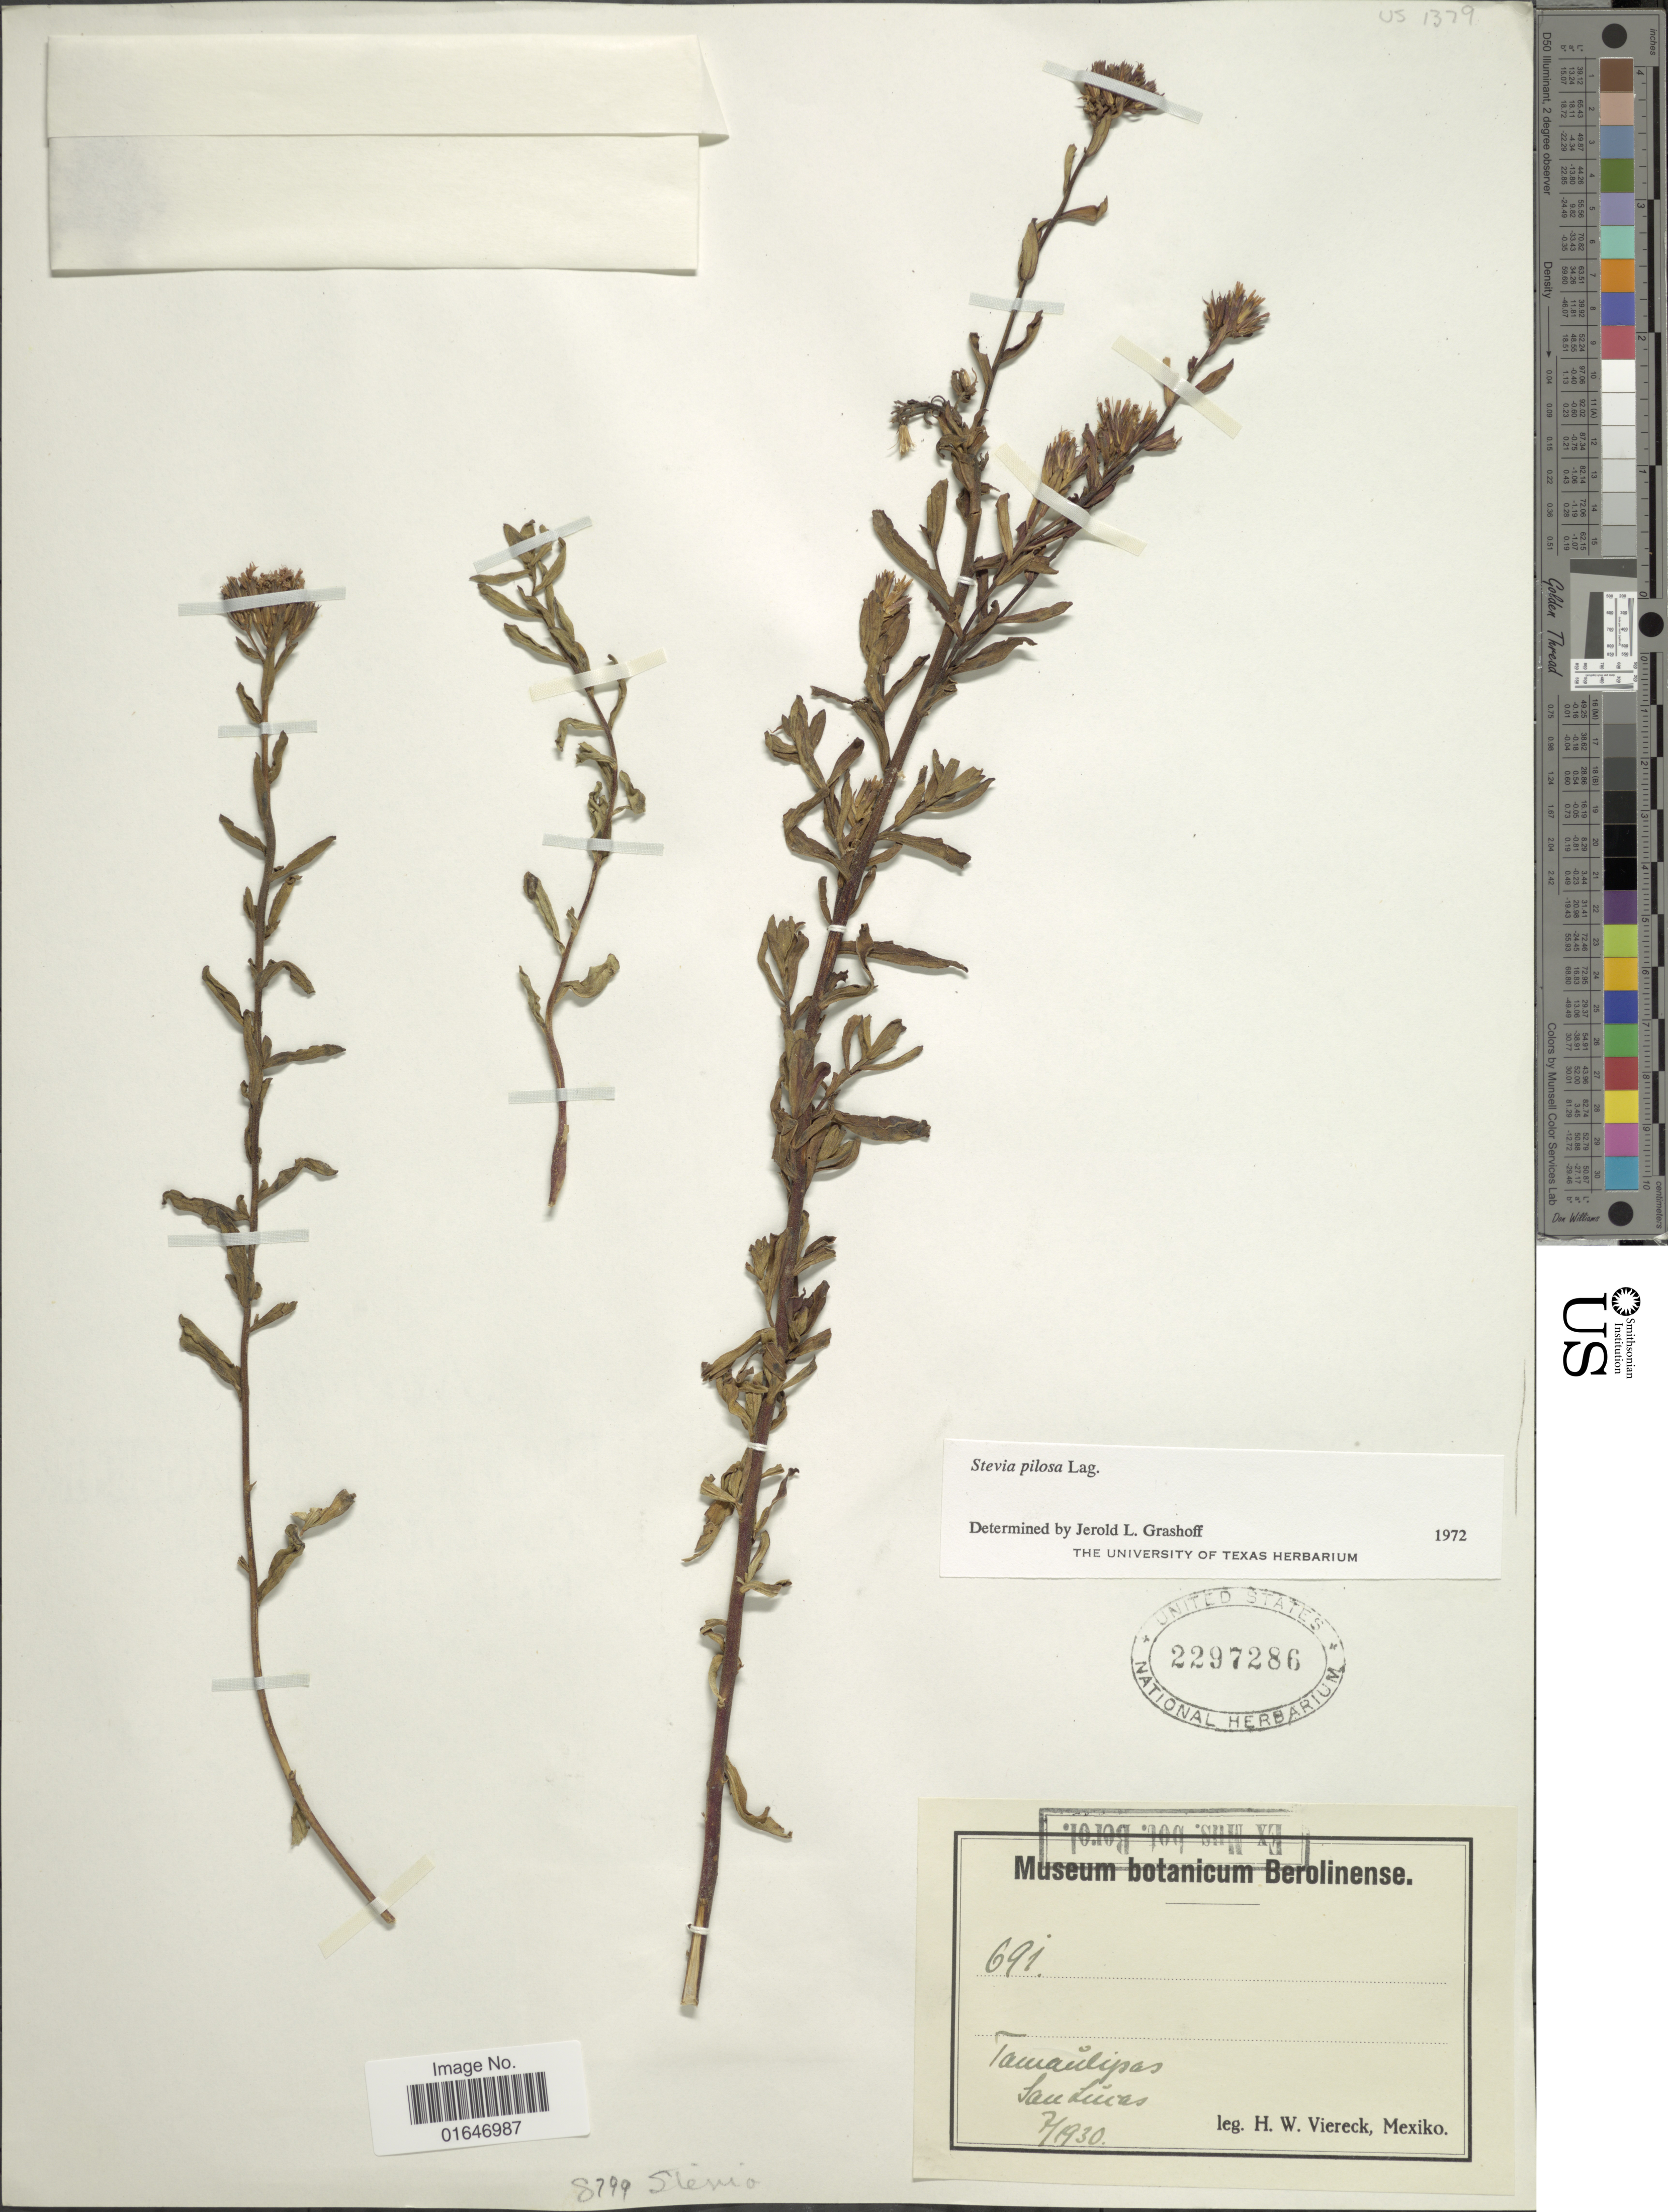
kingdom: Plantae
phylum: Tracheophyta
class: Magnoliopsida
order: Asterales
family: Asteraceae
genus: Stevia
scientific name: Stevia pilosa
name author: Lag.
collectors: H. W. Viereck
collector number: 96i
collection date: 1930-07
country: Mexico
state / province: Tamaulipas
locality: San Lucas.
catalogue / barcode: US 2297286